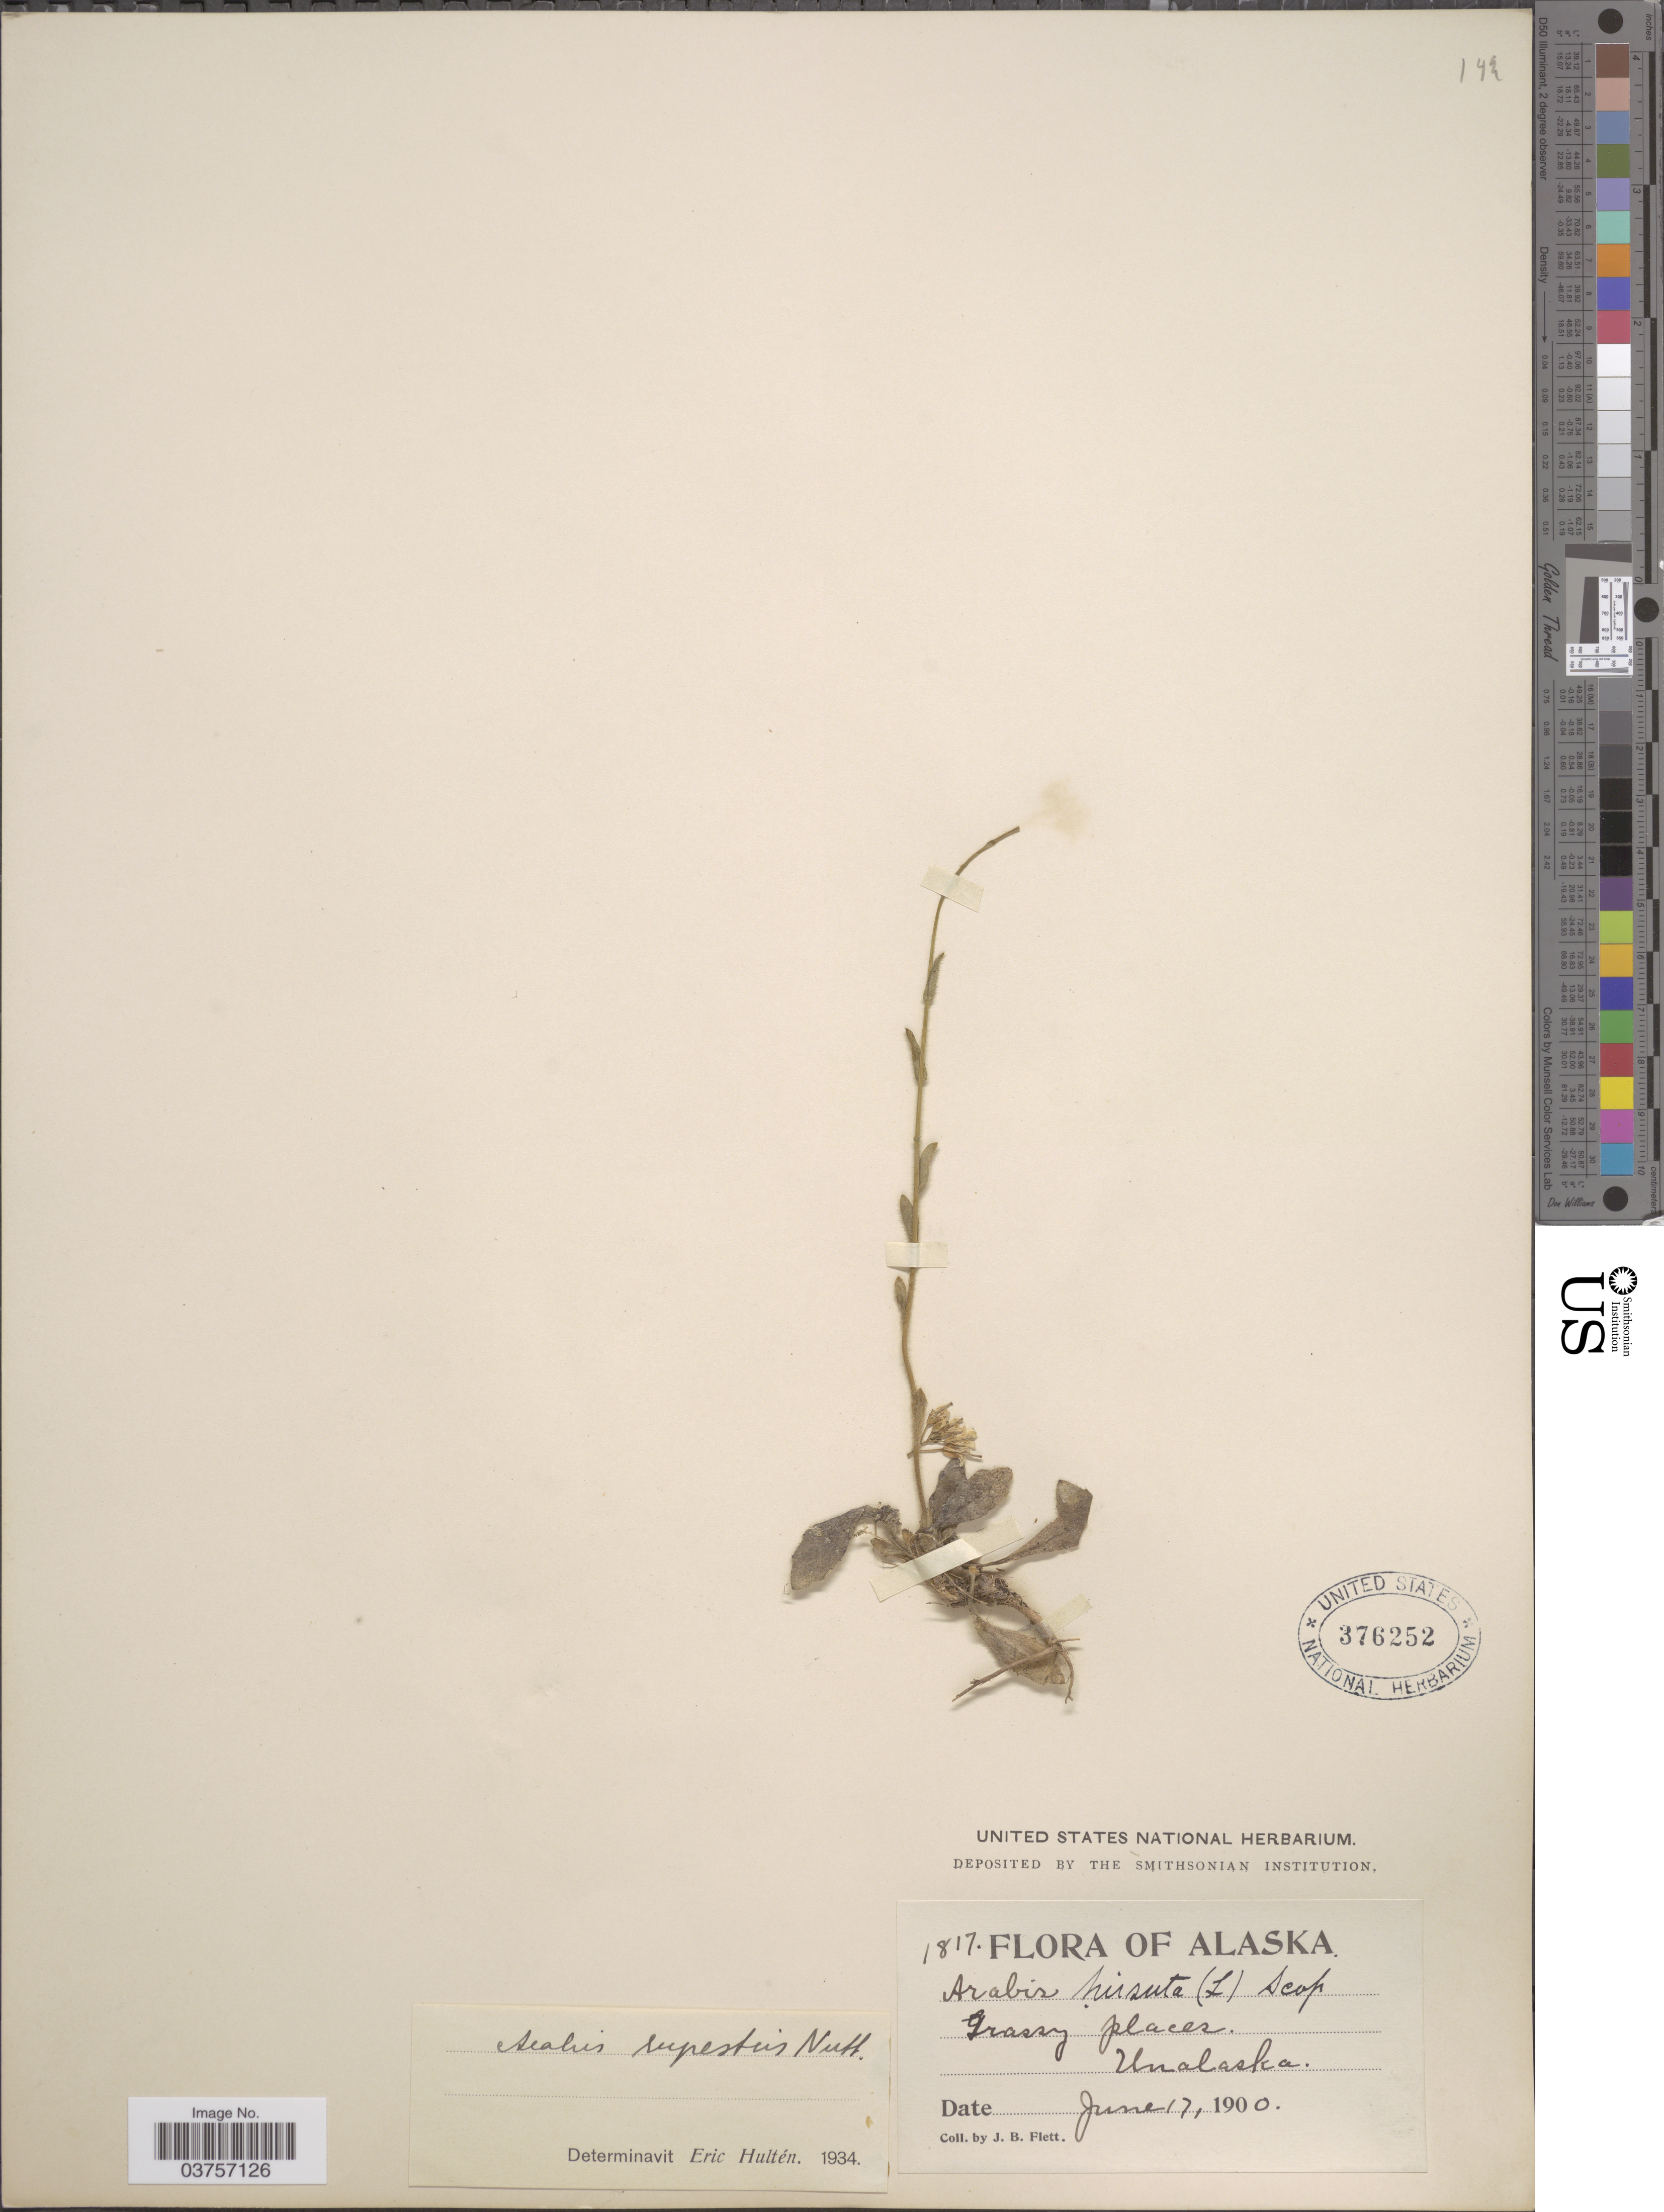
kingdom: Plantae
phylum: Tracheophyta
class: Magnoliopsida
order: Brassicales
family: Brassicaceae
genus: Arabis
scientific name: Arabis hirsuta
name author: (L.) Scop.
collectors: J. Flett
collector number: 1817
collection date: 1900-06-17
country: United States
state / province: Alaska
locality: Unalaska.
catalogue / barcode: US 376252